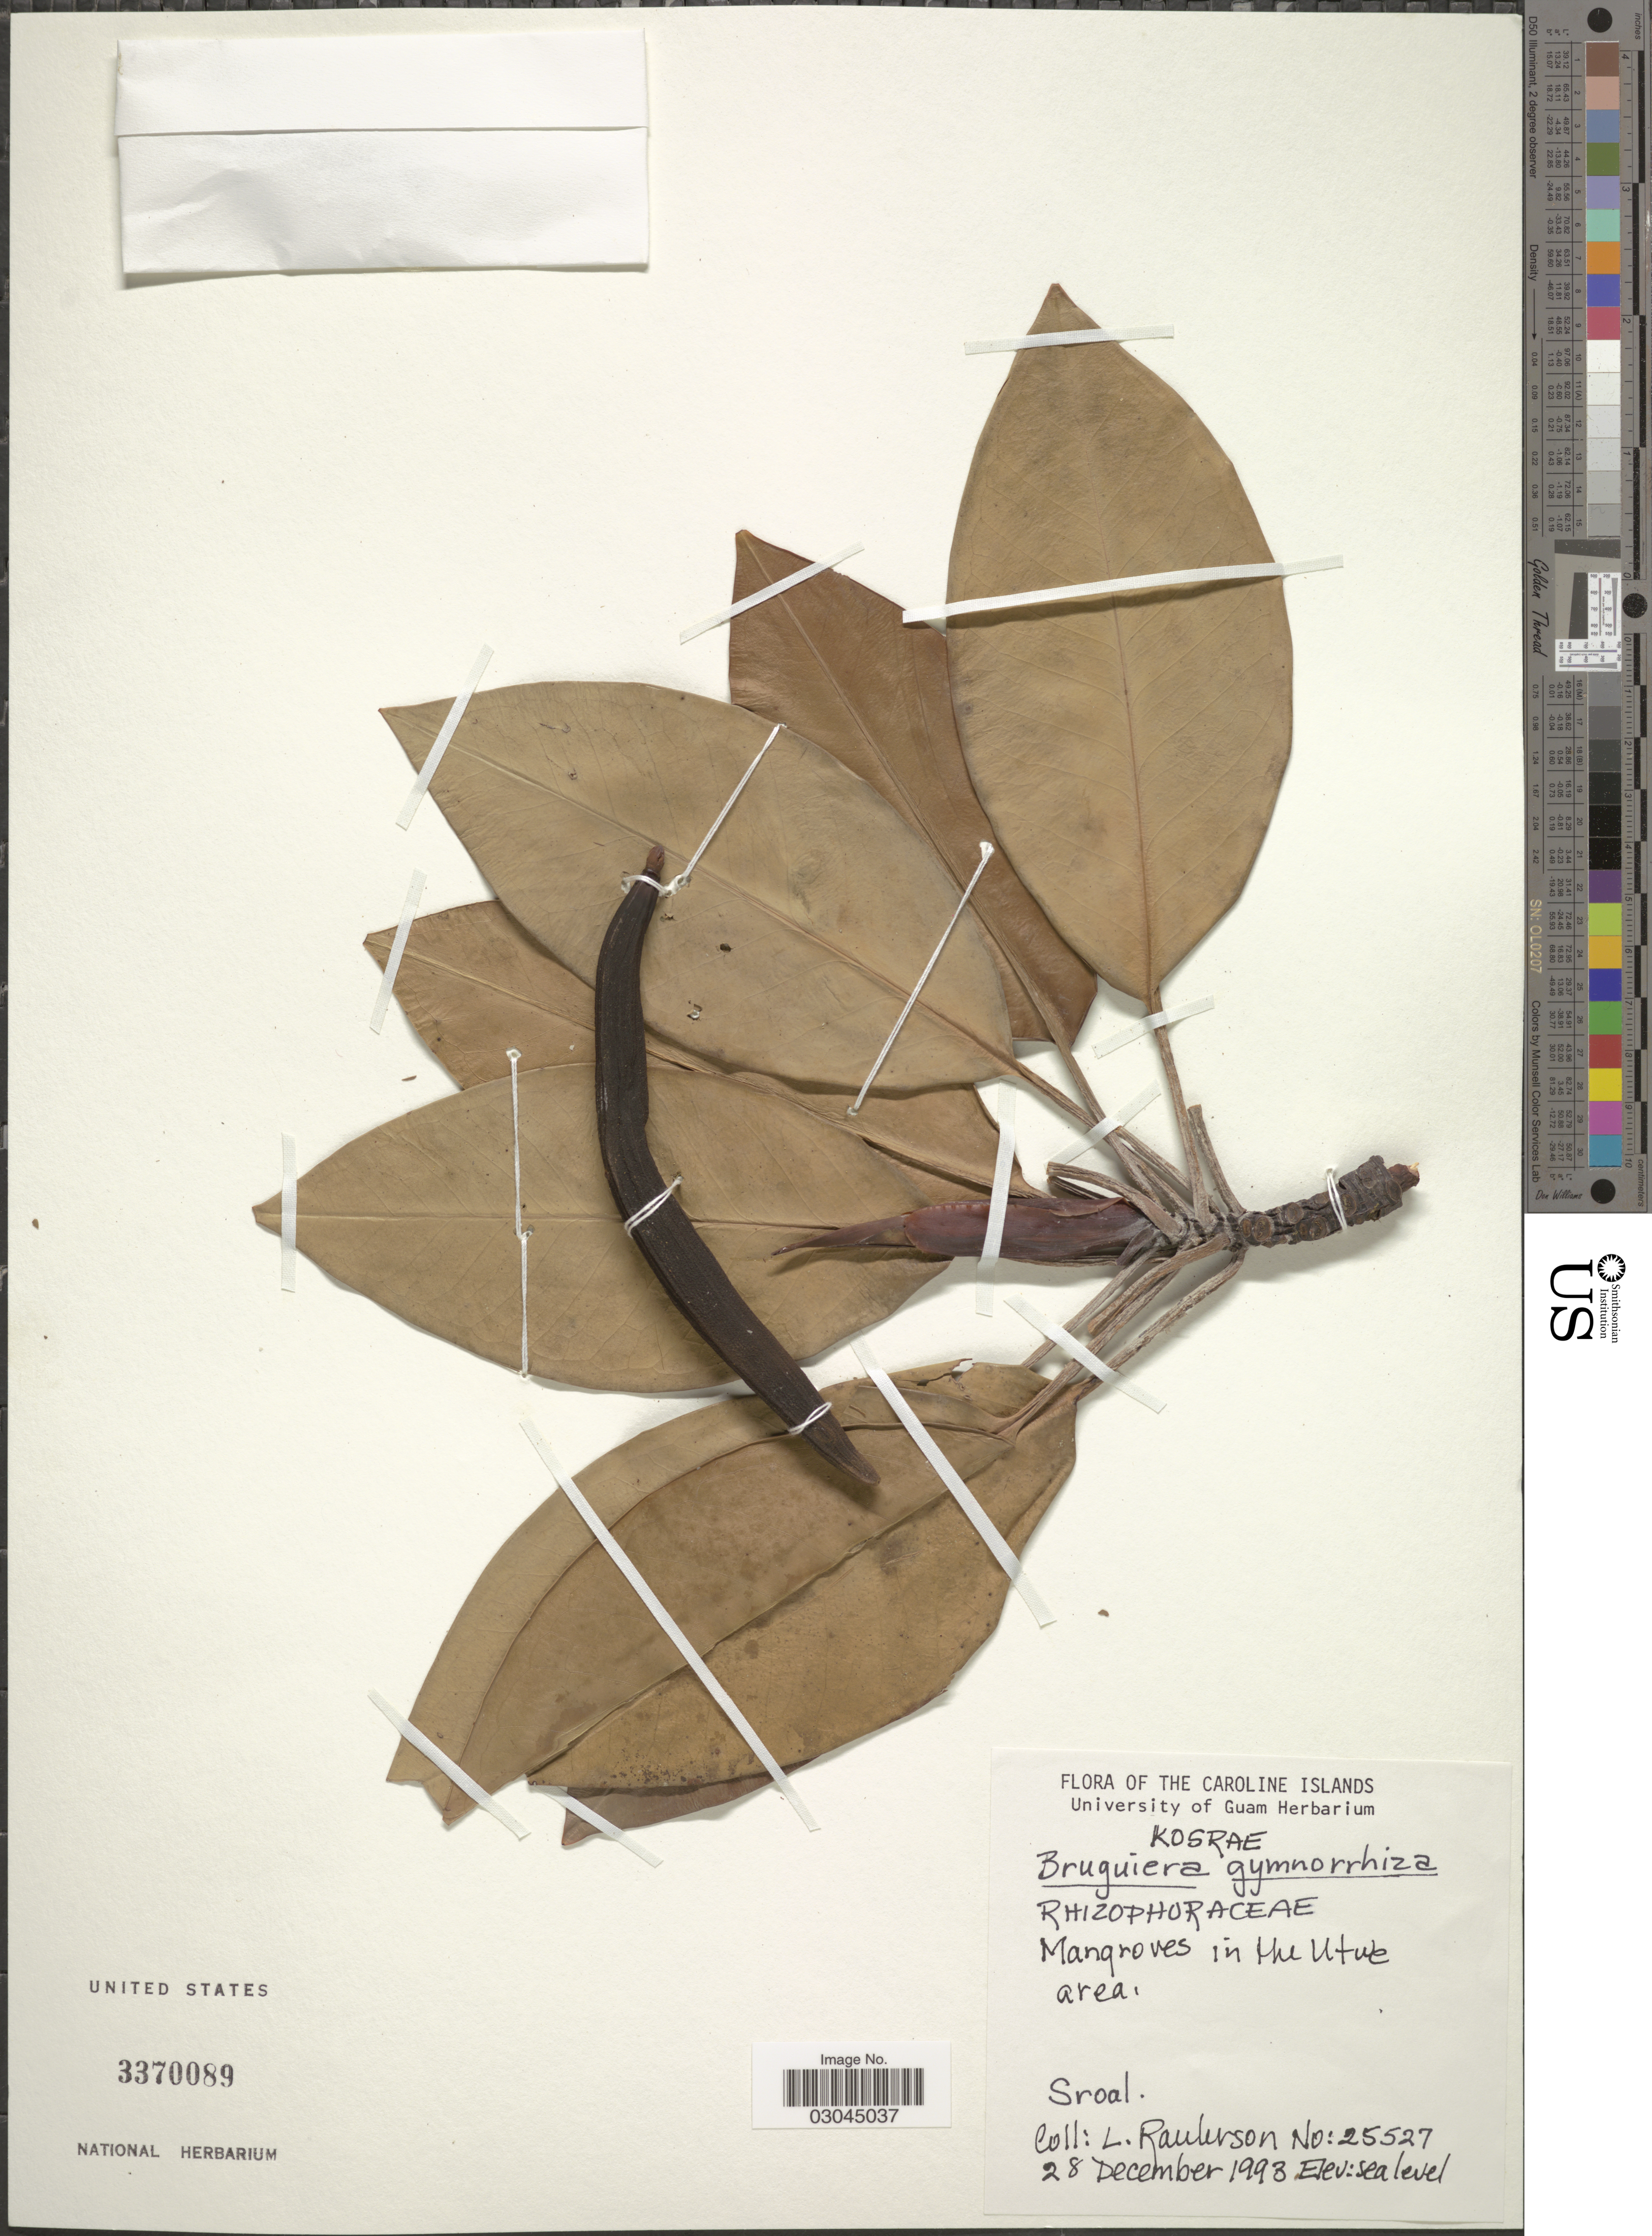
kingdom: Plantae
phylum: Tracheophyta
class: Magnoliopsida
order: Malpighiales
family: Rhizophoraceae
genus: Bruguiera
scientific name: Bruguiera gymnorhiza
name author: (L.) Savigny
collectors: L. Raulerson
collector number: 25527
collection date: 1993-12-28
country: Micronesia, Federated States of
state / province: Kosrae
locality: The Caroline Islands, Mangroves in the Utwe area.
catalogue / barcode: US 3370089